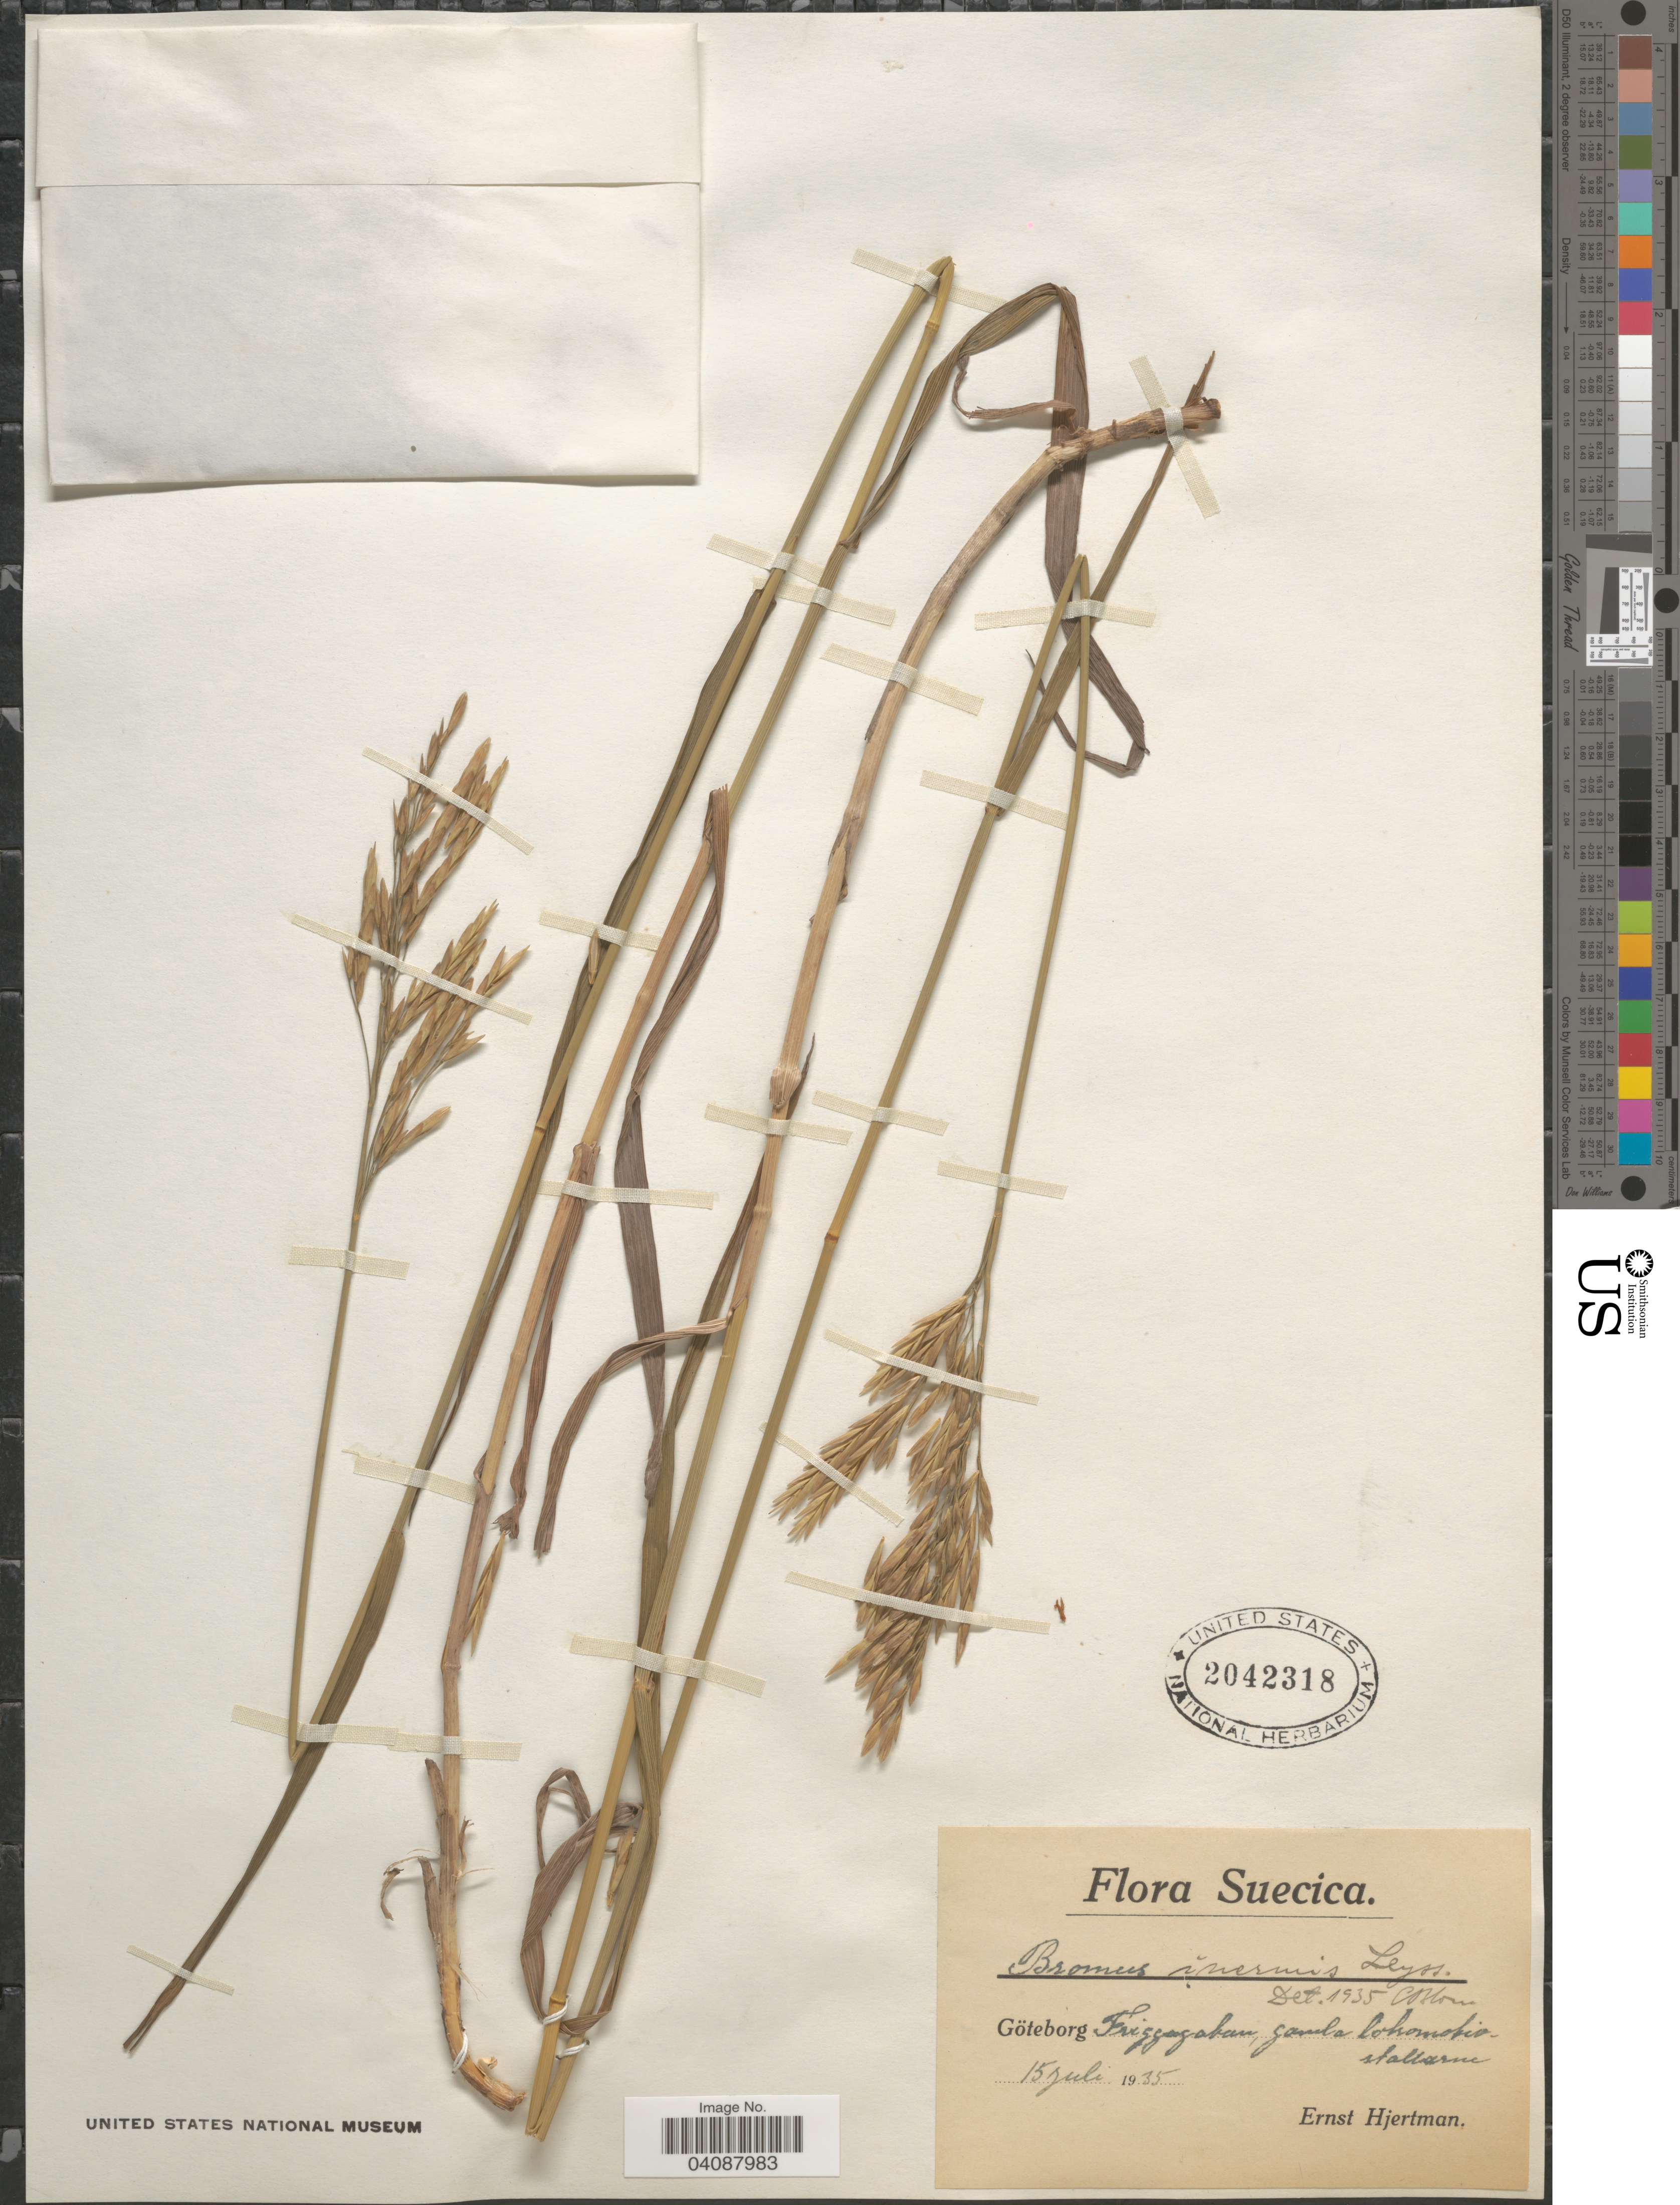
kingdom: Plantae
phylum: Tracheophyta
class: Liliopsida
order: Poales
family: Poaceae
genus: Bromus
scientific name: Bromus inermis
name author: Leyss.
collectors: E. Hjertman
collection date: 1935-07-15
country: Sweden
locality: Suecica. Göteborg Friggegaban, gamla lohomobio-stallarne.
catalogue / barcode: US 2042318